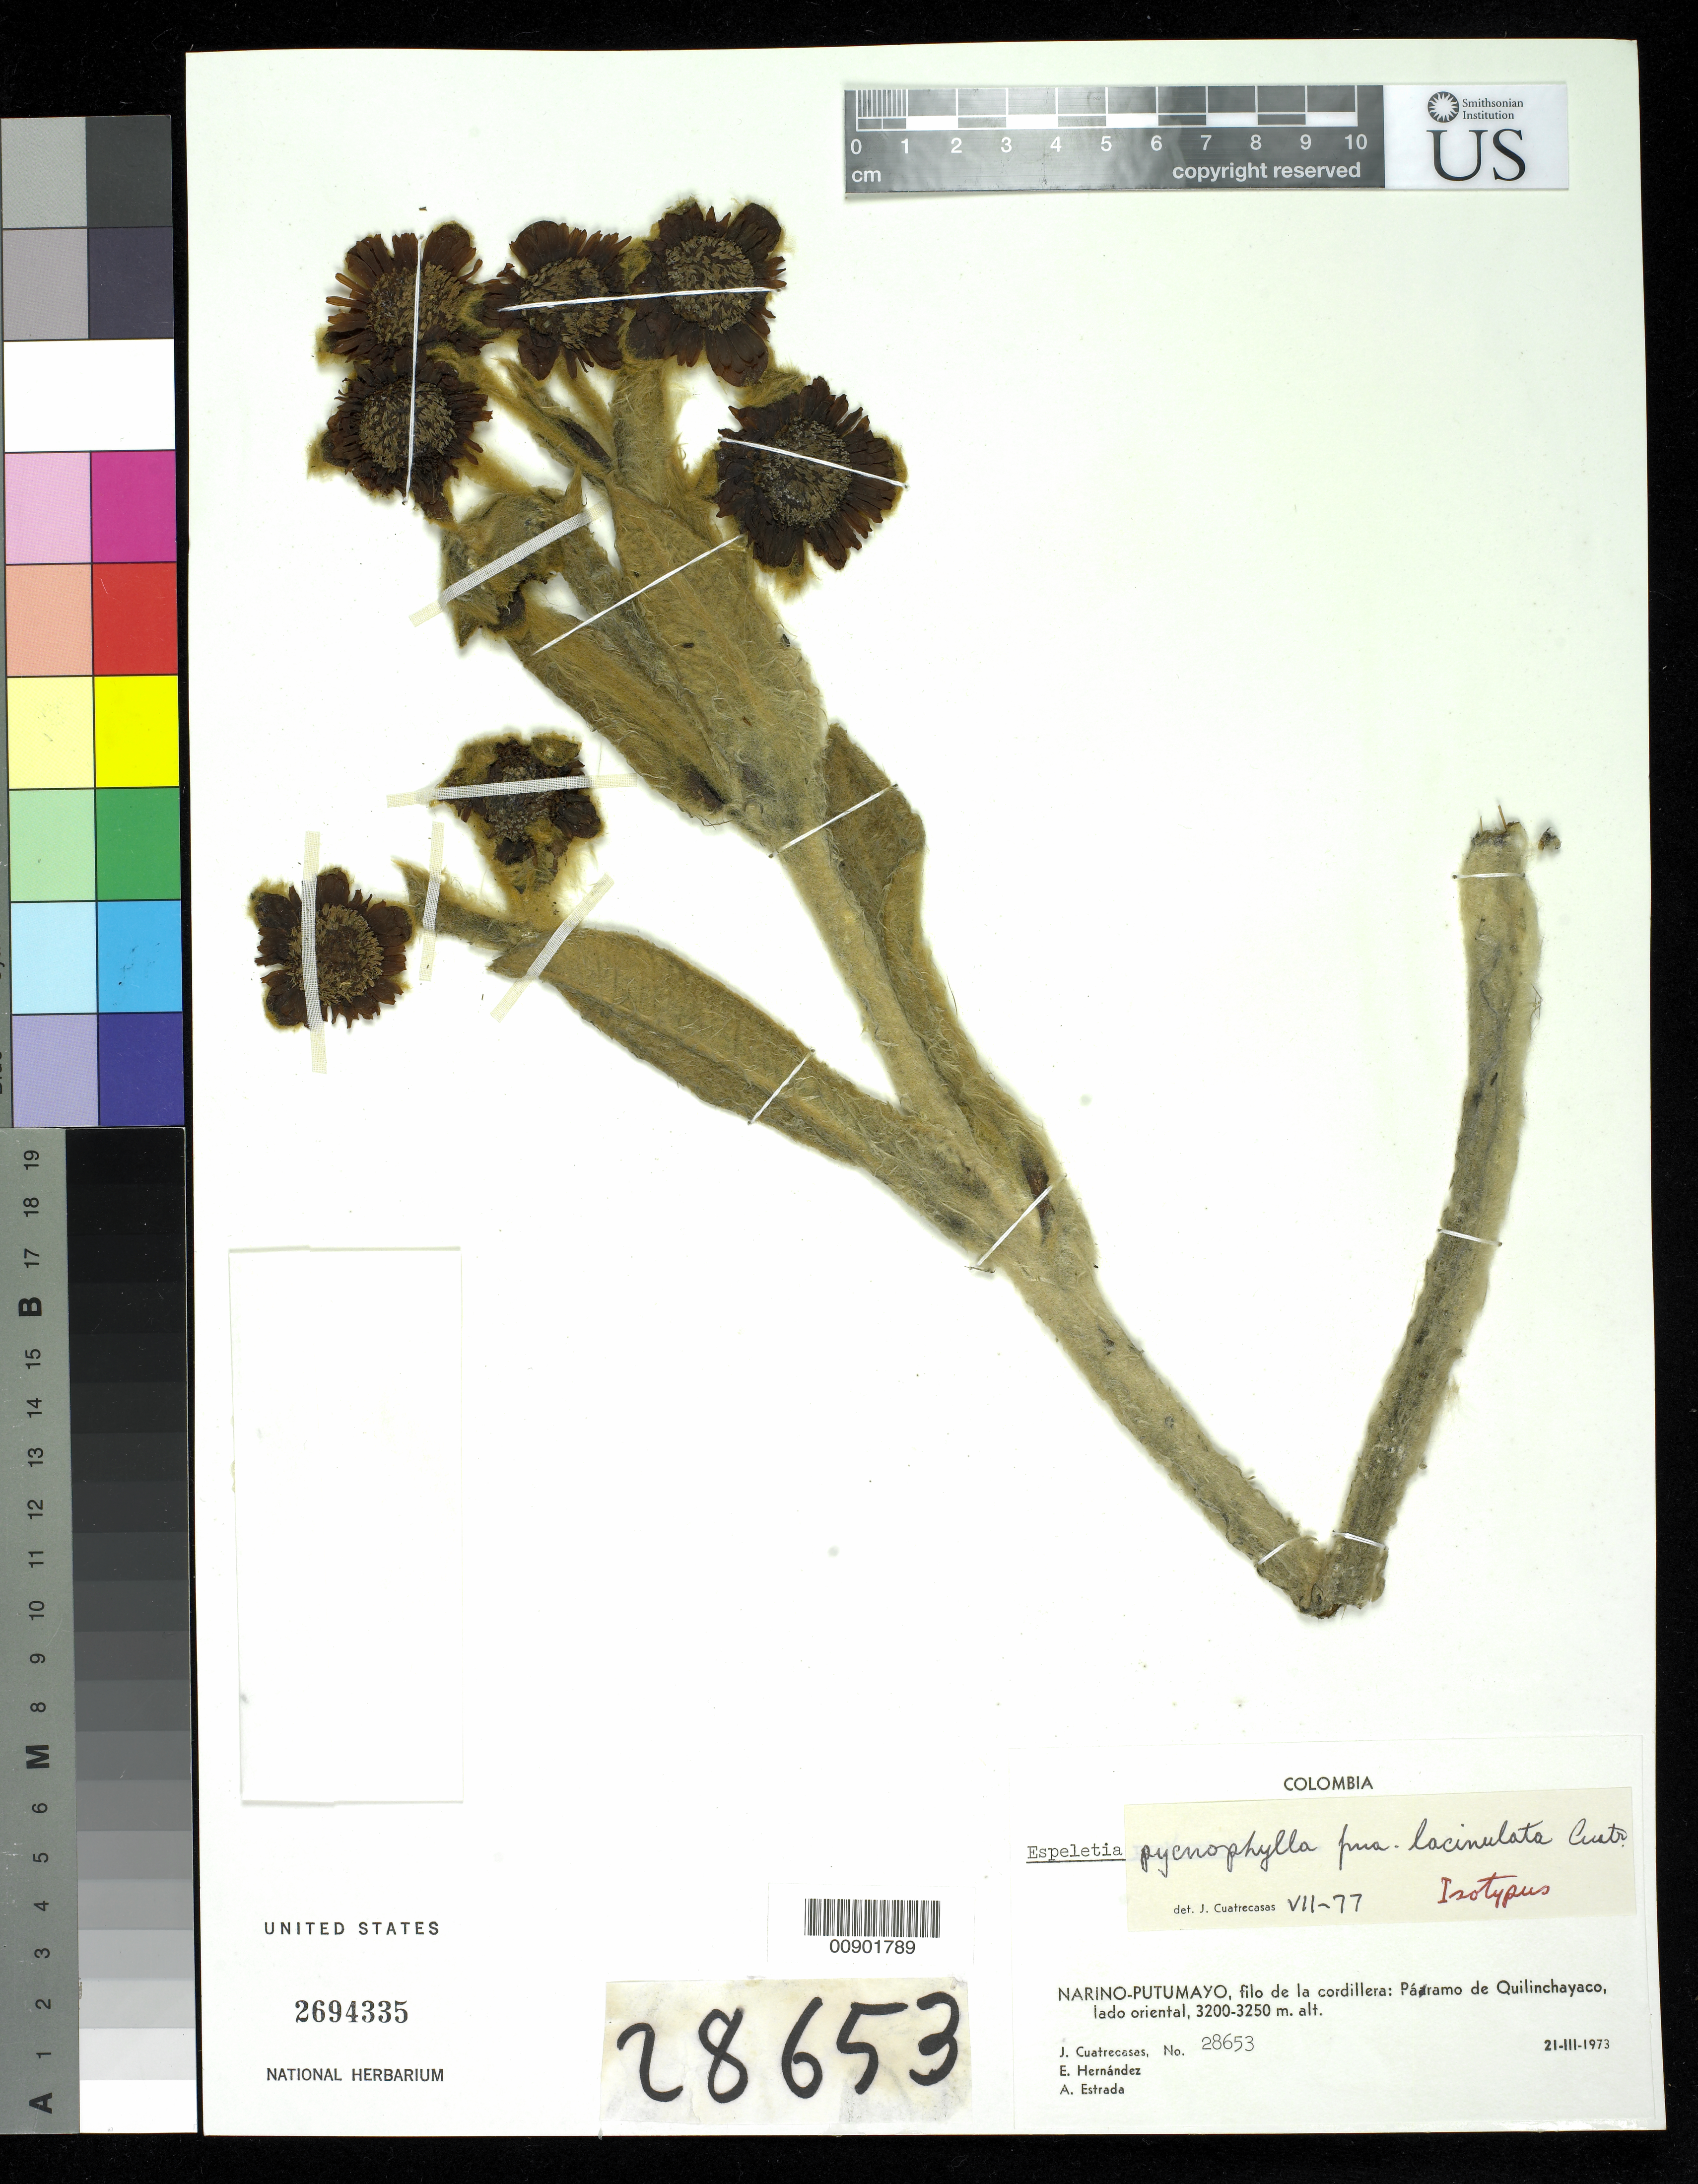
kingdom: Plantae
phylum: Tracheophyta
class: Magnoliopsida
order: Asterales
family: Asteraceae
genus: Espeletia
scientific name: Espeletia pycnophylla var. lacinulata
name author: Cuatrec.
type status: Isotype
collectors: J. Cuatrecasas, E. Hernández & A. Estrada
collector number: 28653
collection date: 1973-03-21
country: Colombia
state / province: Nariño / Putumayo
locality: Filo de la cordillera: Páramo de Quilinchayaco, lado oriental.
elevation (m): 3200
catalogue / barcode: US 2694335